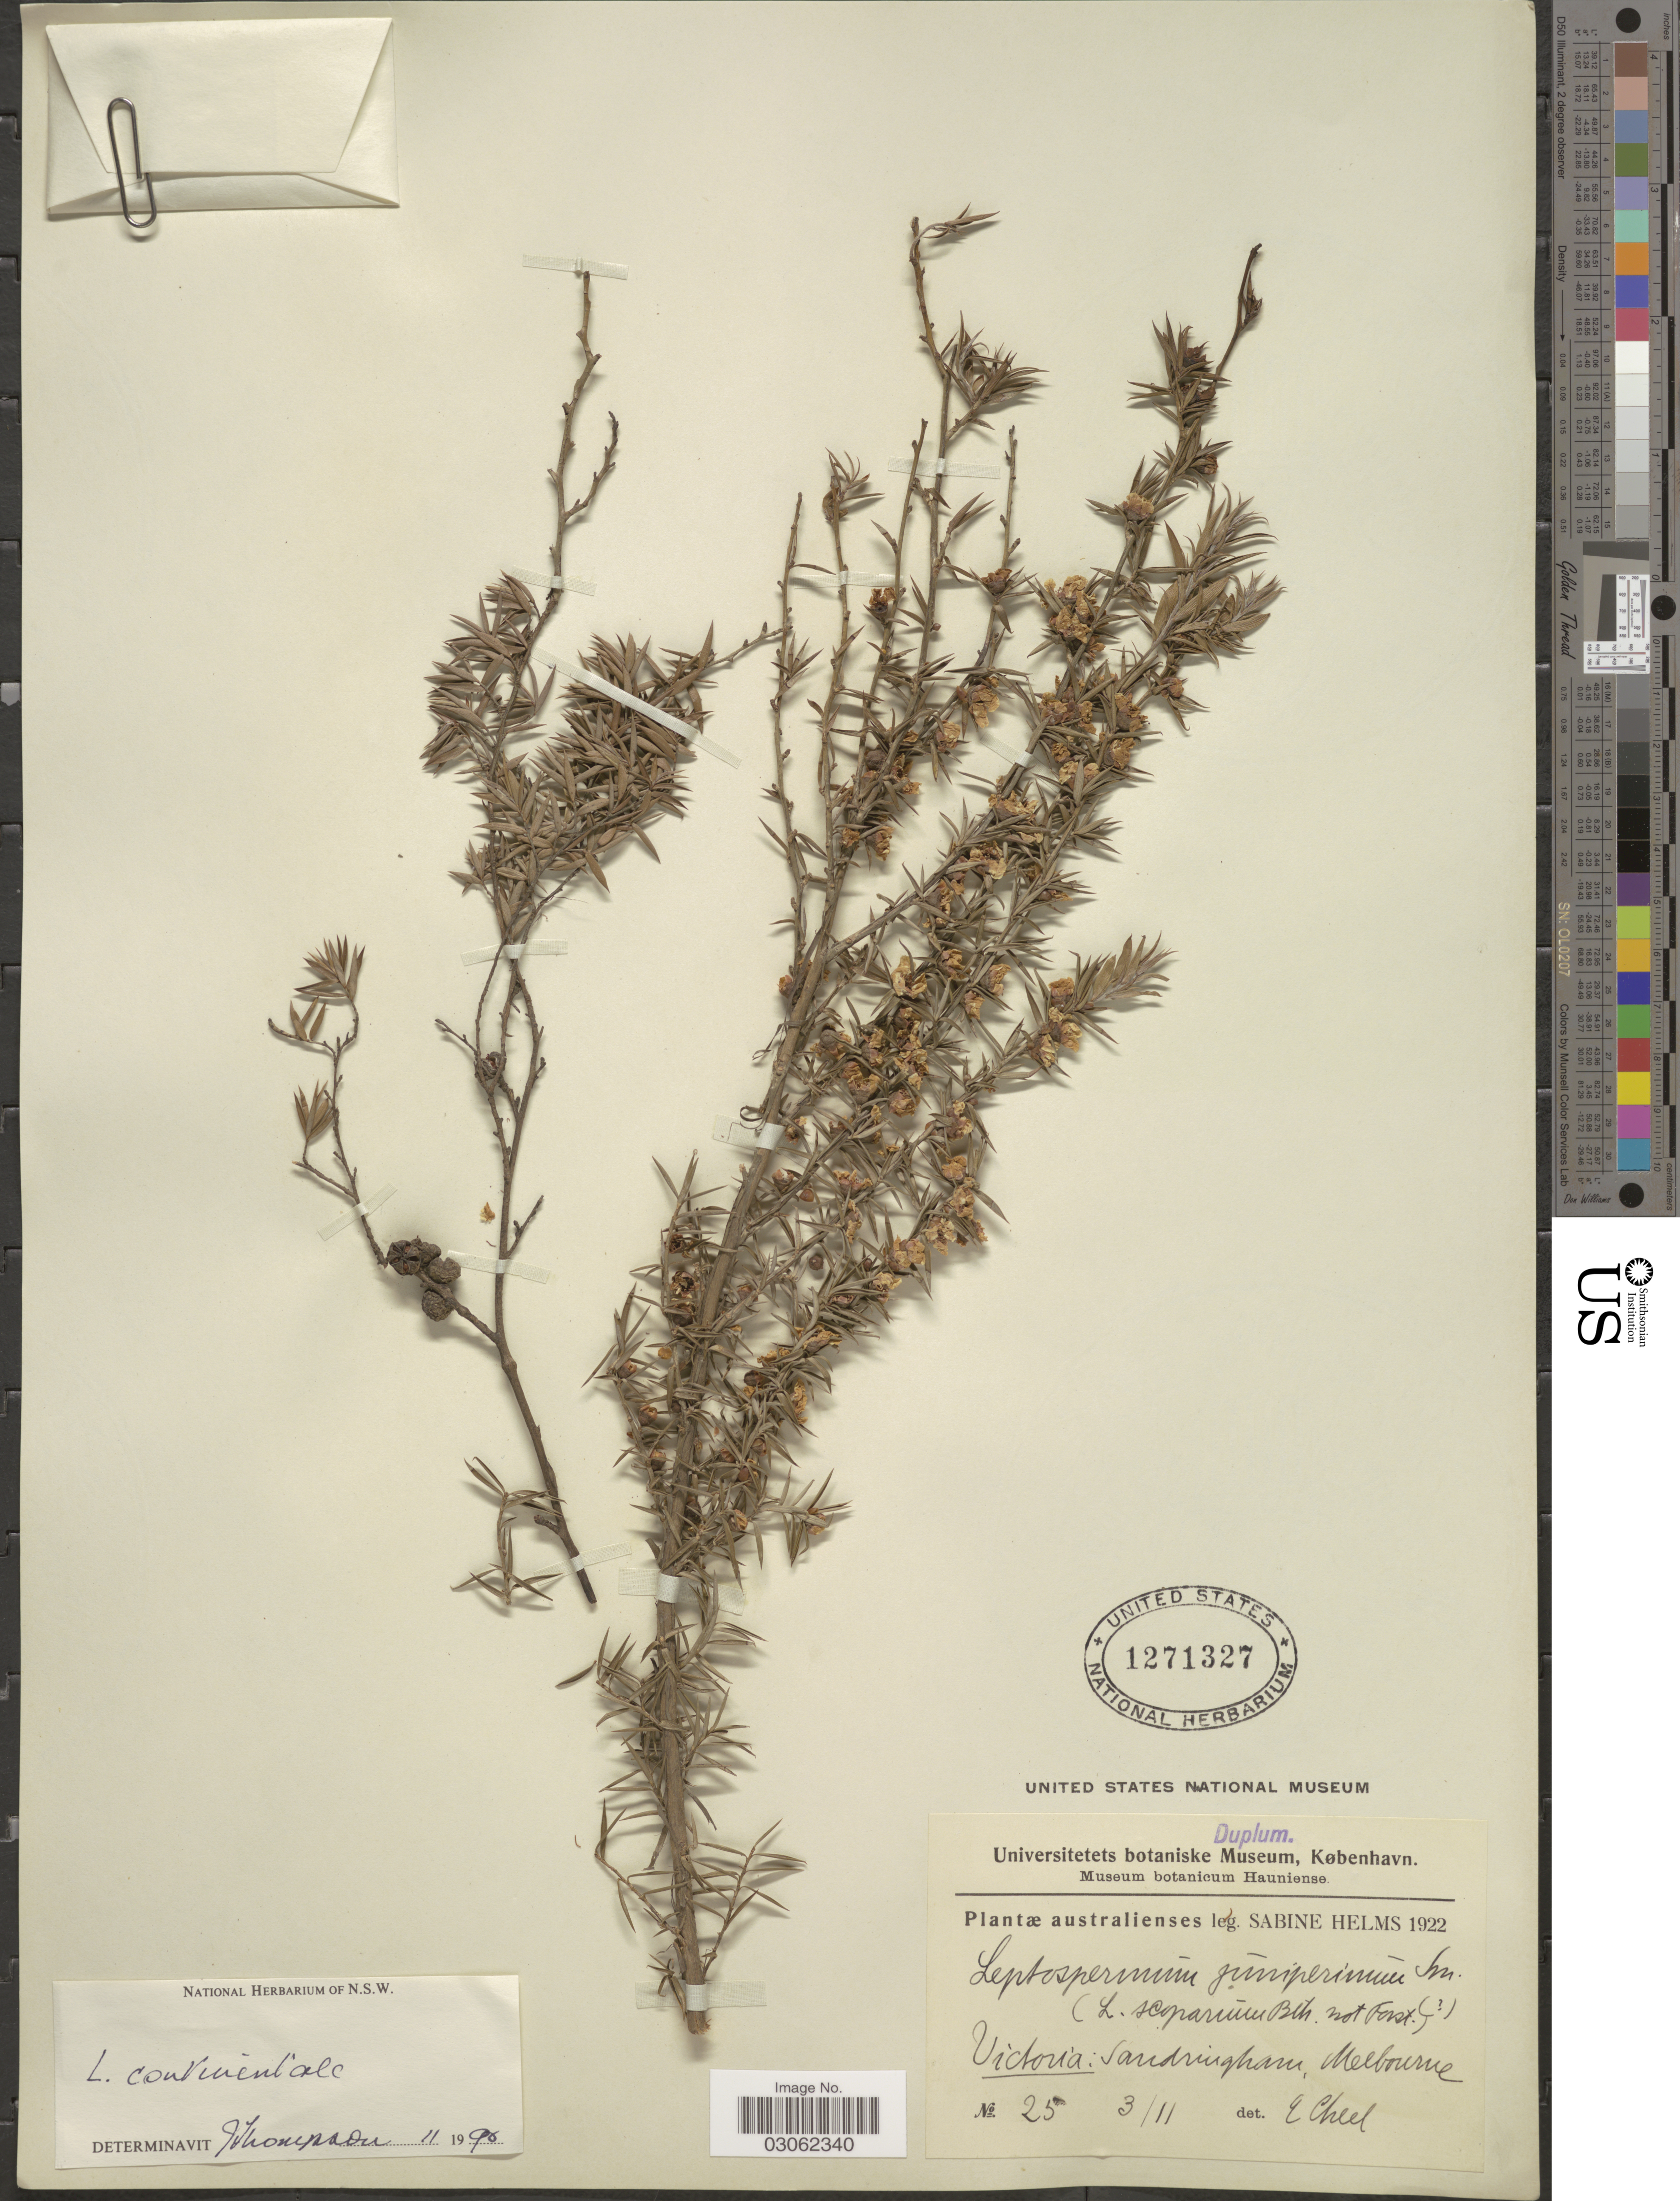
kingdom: Plantae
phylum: Tracheophyta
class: Magnoliopsida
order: Myrtales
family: Myrtaceae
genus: Leptospermum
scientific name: Leptospermum continentale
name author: Joy Thomps.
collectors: S. Helms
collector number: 25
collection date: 1922-11-03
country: Australia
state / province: Victoria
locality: Victoria: Sandringham, Melbourne.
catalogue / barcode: US 1271327